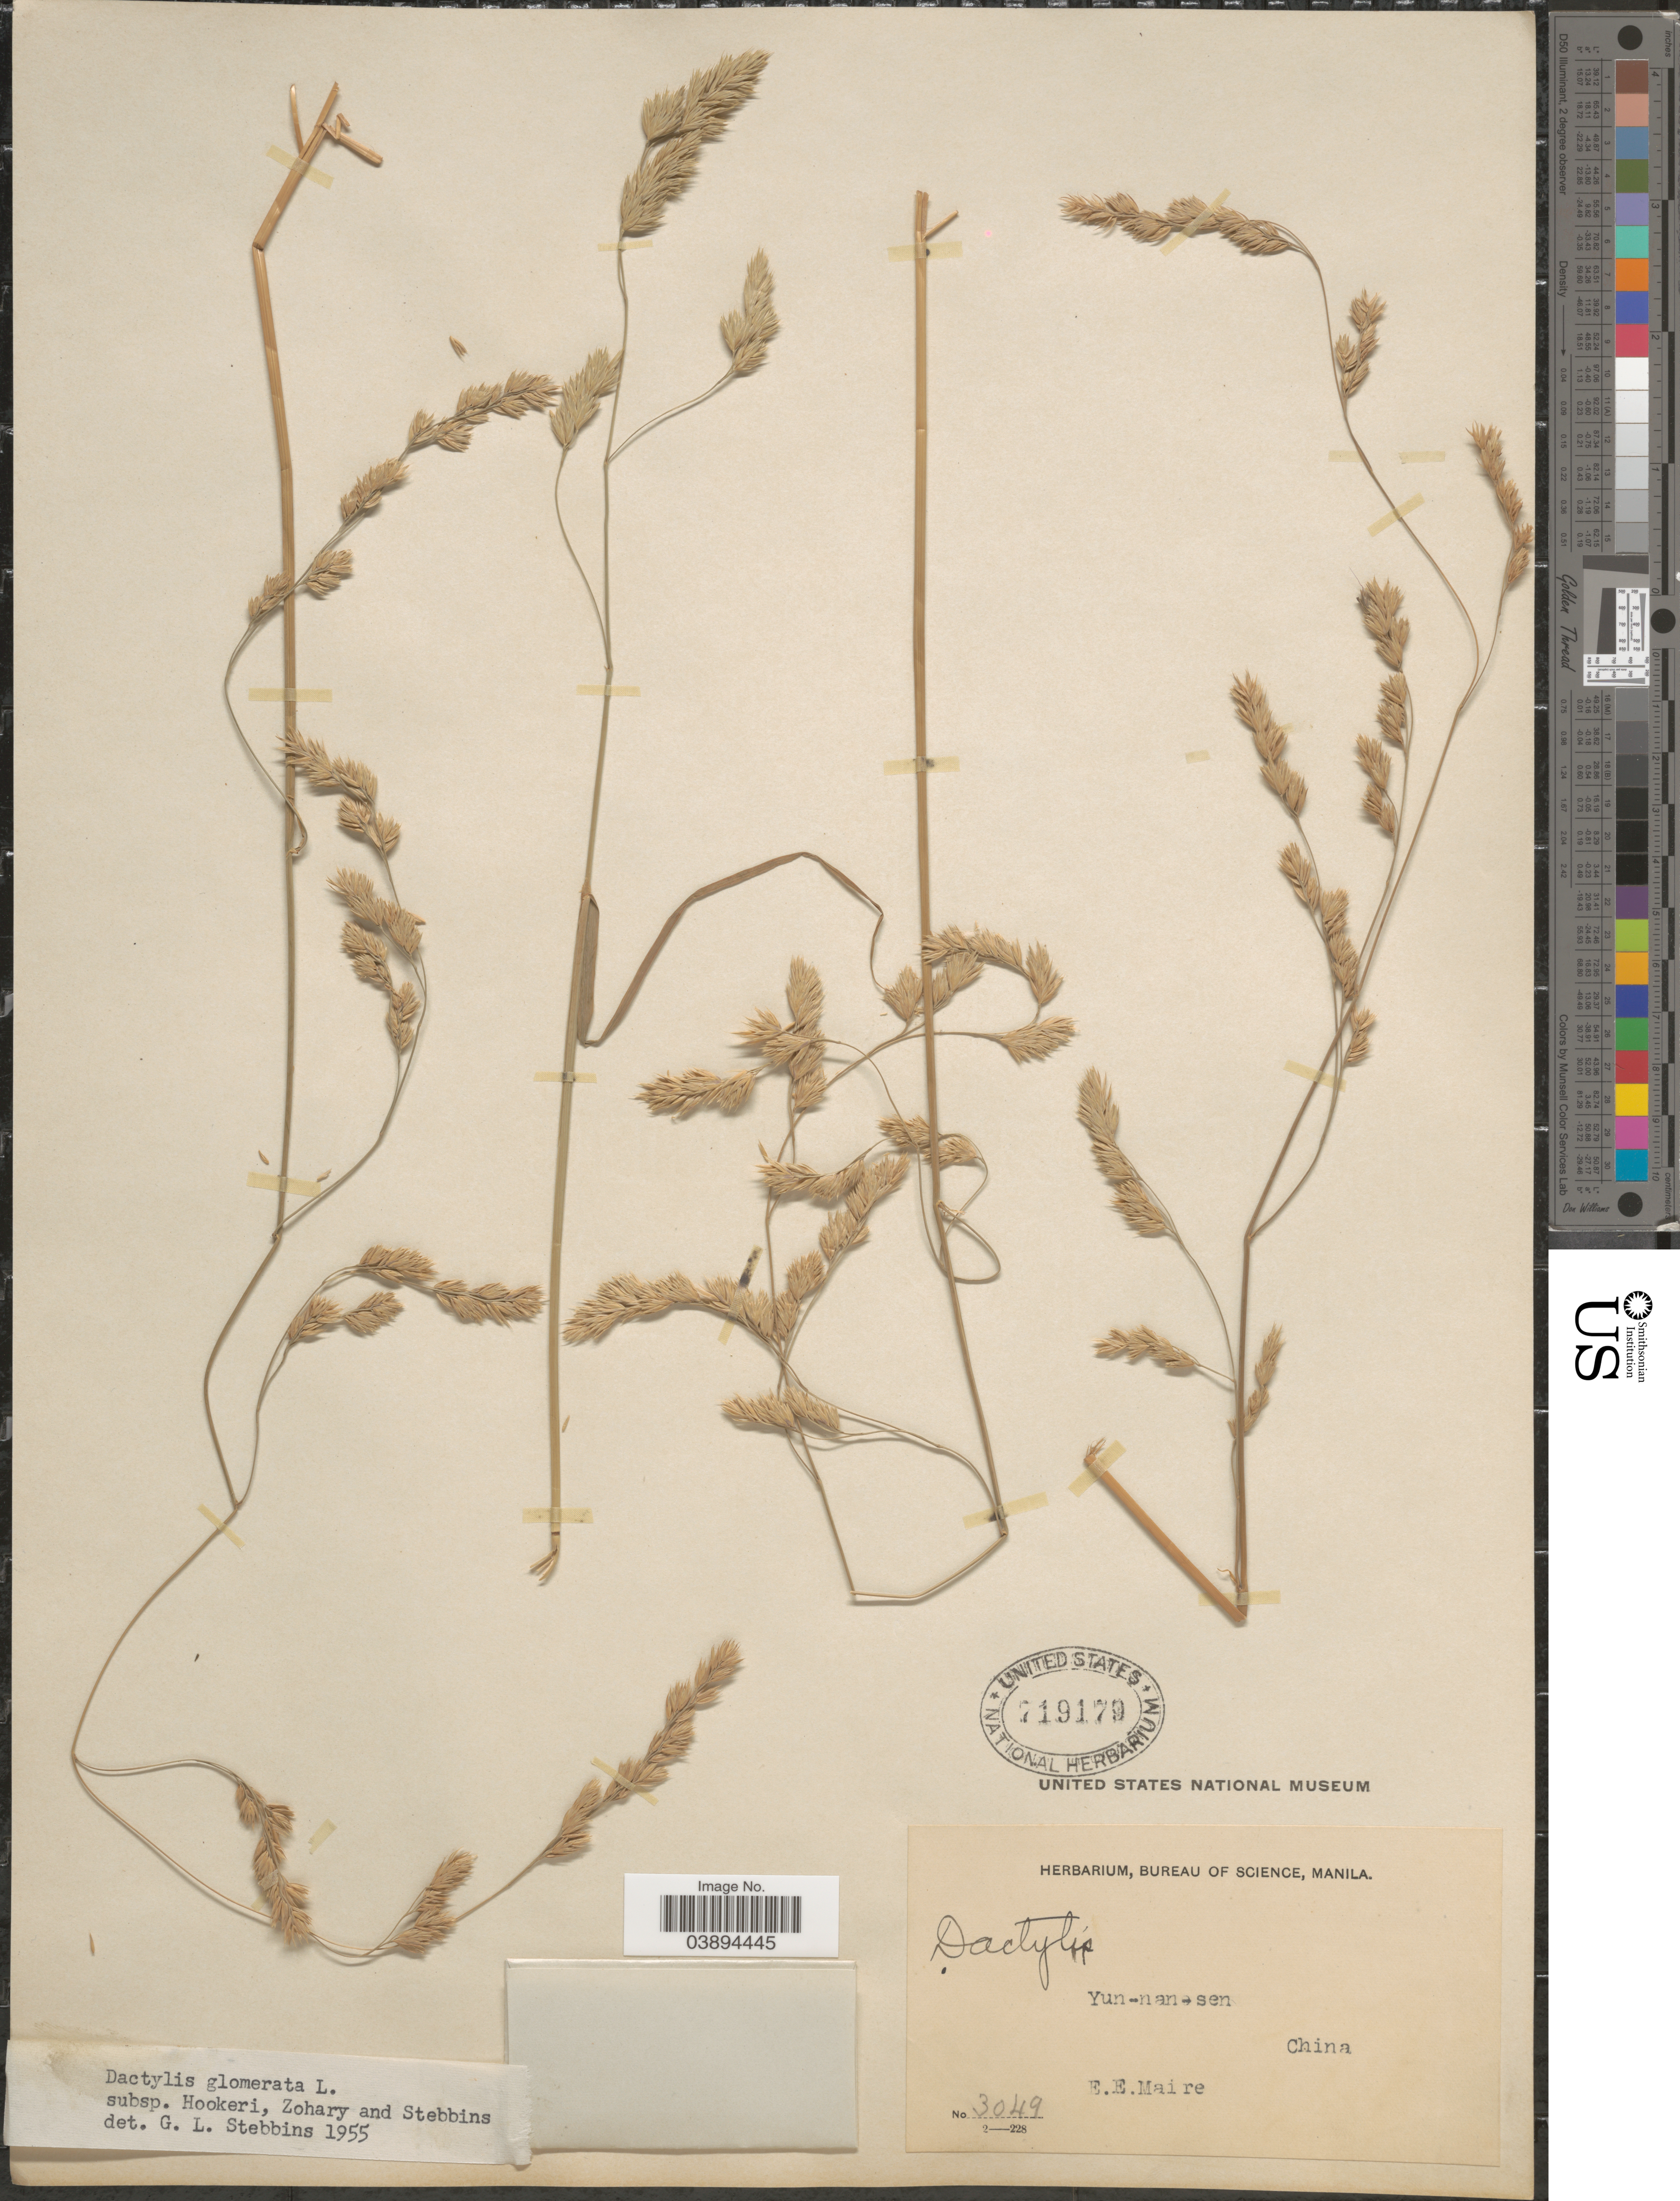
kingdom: Plantae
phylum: Tracheophyta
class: Liliopsida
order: Poales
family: Poaceae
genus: Dactylis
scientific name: Dactylis glomerata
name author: L.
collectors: E. E. Maire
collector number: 3049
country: China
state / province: Yunnan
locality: Yun-nan-sen.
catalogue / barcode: US 719179